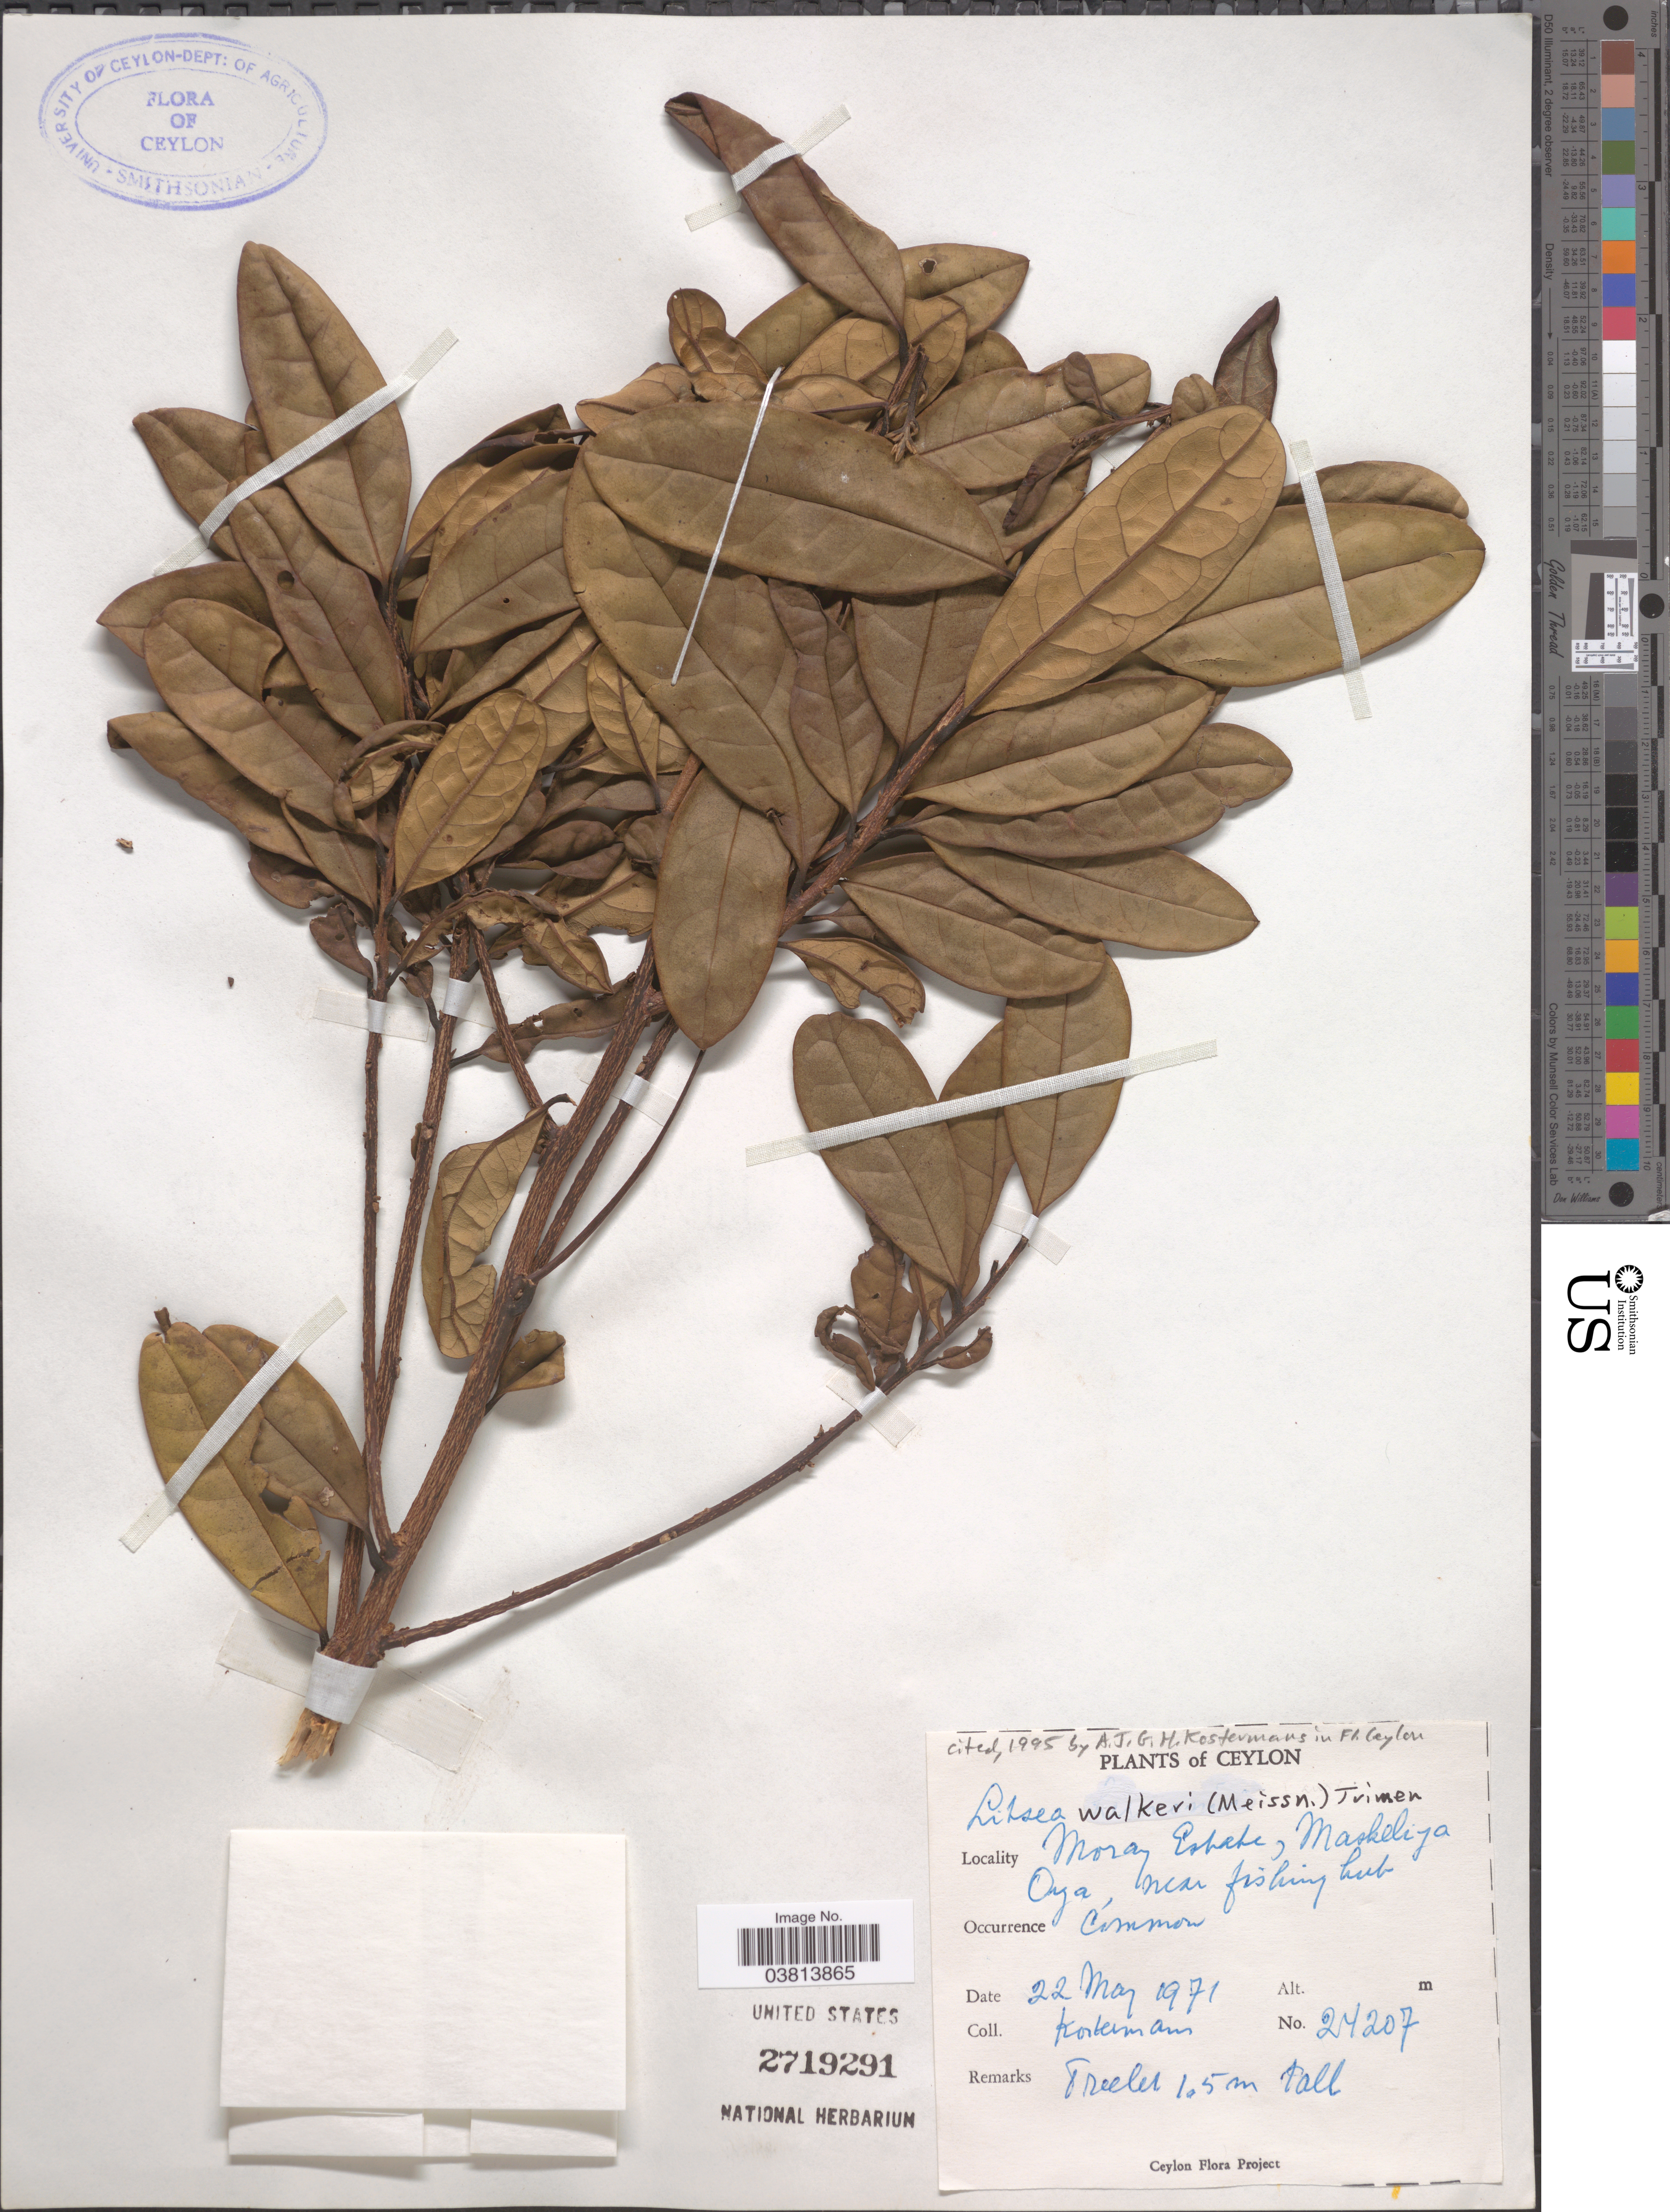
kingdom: Plantae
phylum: Tracheophyta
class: Magnoliopsida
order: Laurales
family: Lauraceae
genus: Litsea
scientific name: Litsea walkeri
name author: (Meisn.) Trimen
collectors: Kostermans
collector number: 24207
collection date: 1971-05-22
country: Sri Lanka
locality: Ceylon. Moray Estate, Maskeliya Oya, near fishinghut.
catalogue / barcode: US 2719291